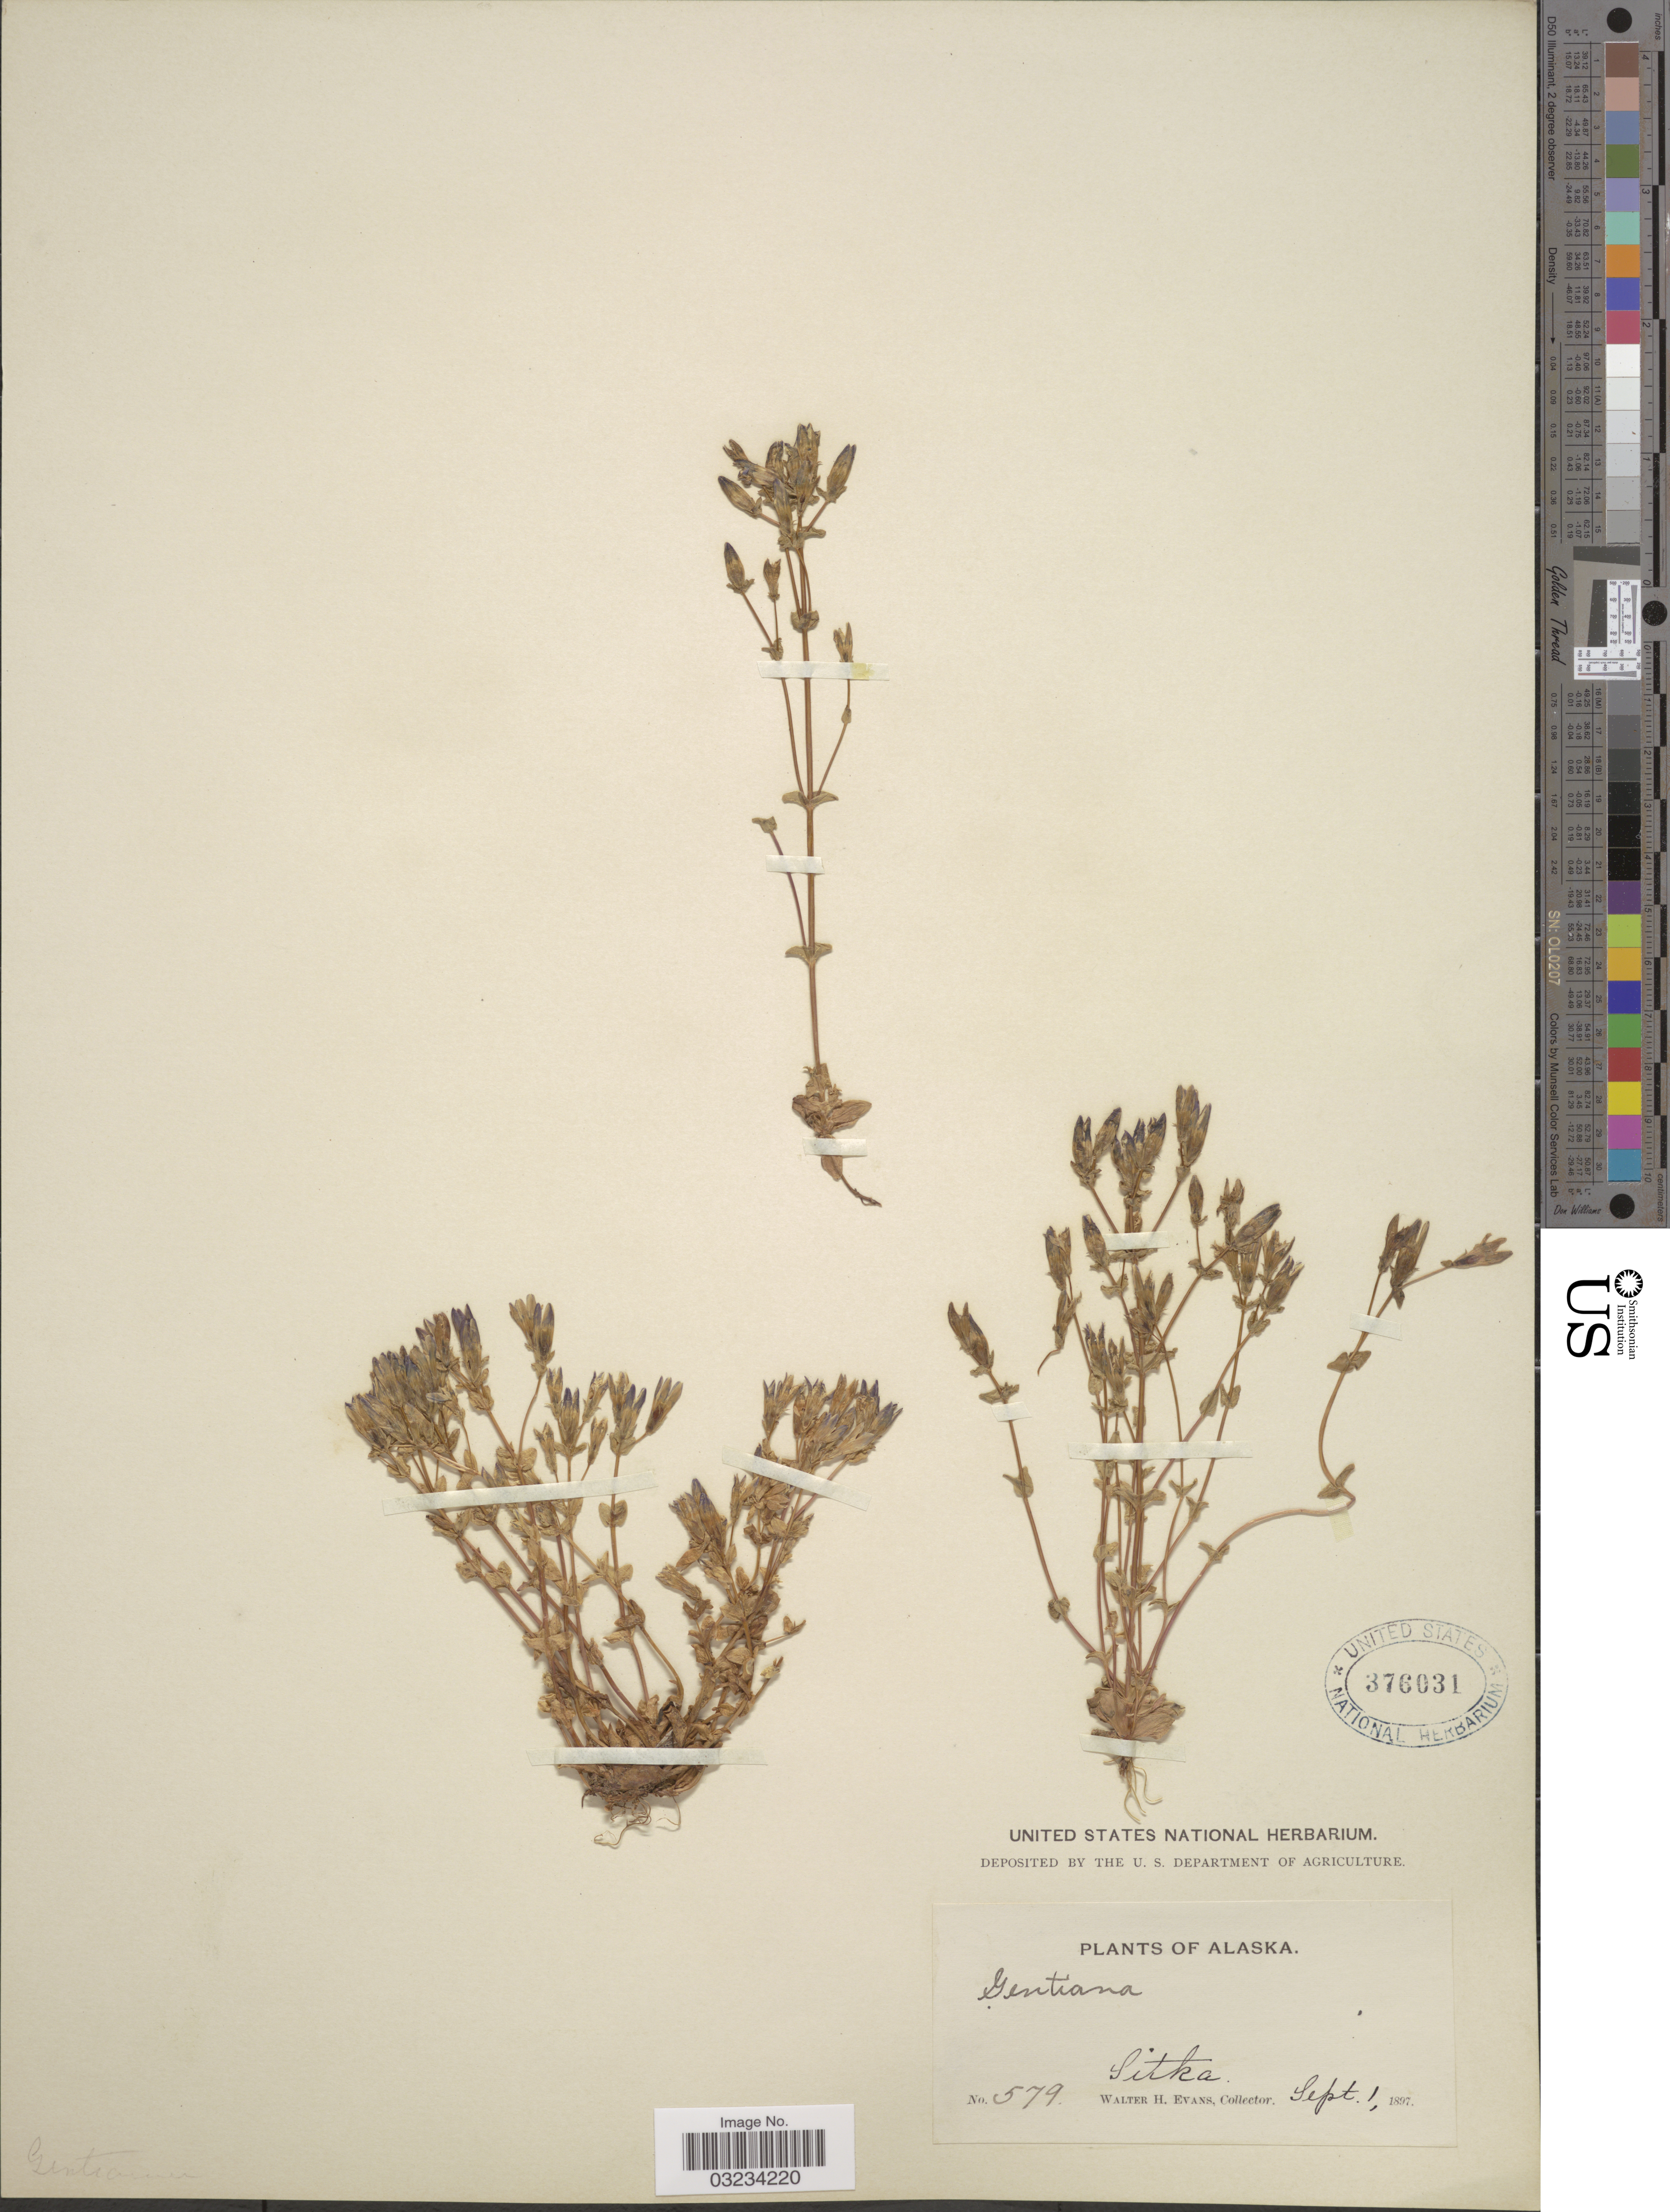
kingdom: Plantae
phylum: Tracheophyta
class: Magnoliopsida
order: Gentianales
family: Gentianaceae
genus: Gentiana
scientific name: Gentiana douglasiana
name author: Bong.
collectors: W. H. Evans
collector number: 579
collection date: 1897-09-01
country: United States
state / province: Alaska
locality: Sitka.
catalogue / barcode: US 376031